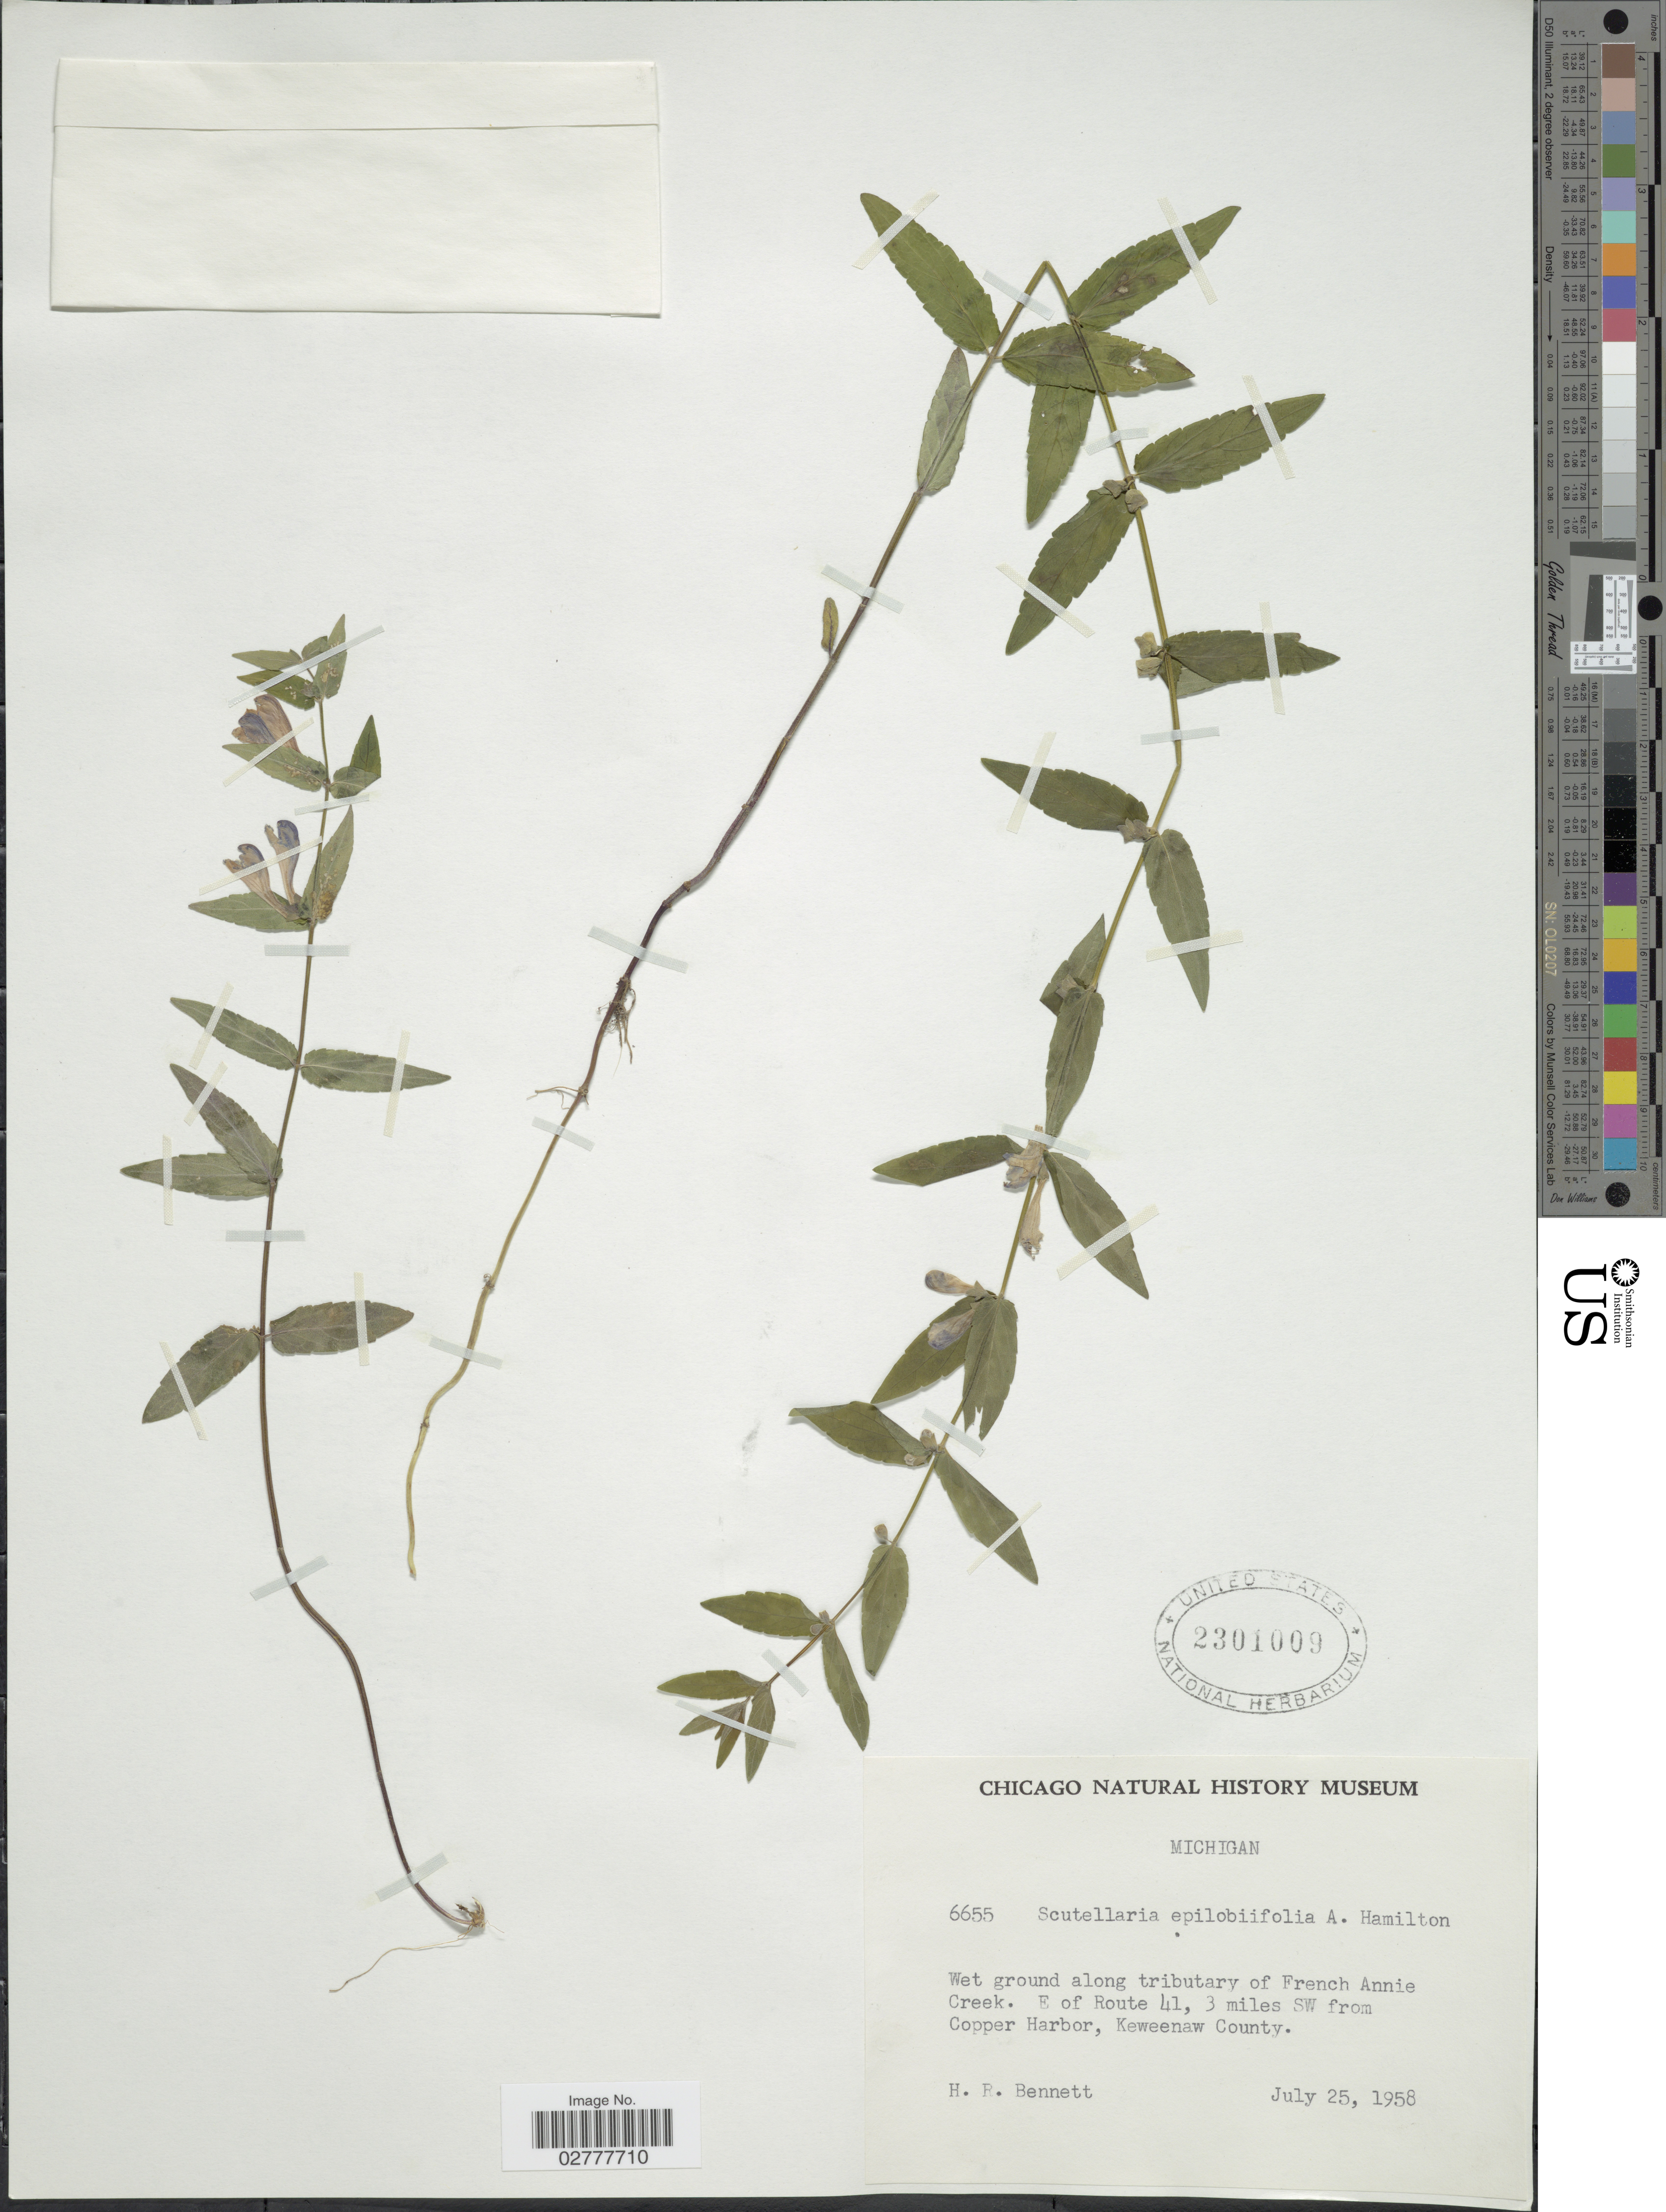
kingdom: Plantae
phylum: Tracheophyta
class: Magnoliopsida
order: Lamiales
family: Lamiaceae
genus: Scutellaria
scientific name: Scutellaria epilobiifolia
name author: A. Ham.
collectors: H. R. Bennett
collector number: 6655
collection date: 1958-07-25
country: United States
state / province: Michigan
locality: Wet ground along tributary of French Annie Creek, E. of Route 41, 3 miles SW from Copper Harbor, Keweenaw County.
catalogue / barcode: US 2301009